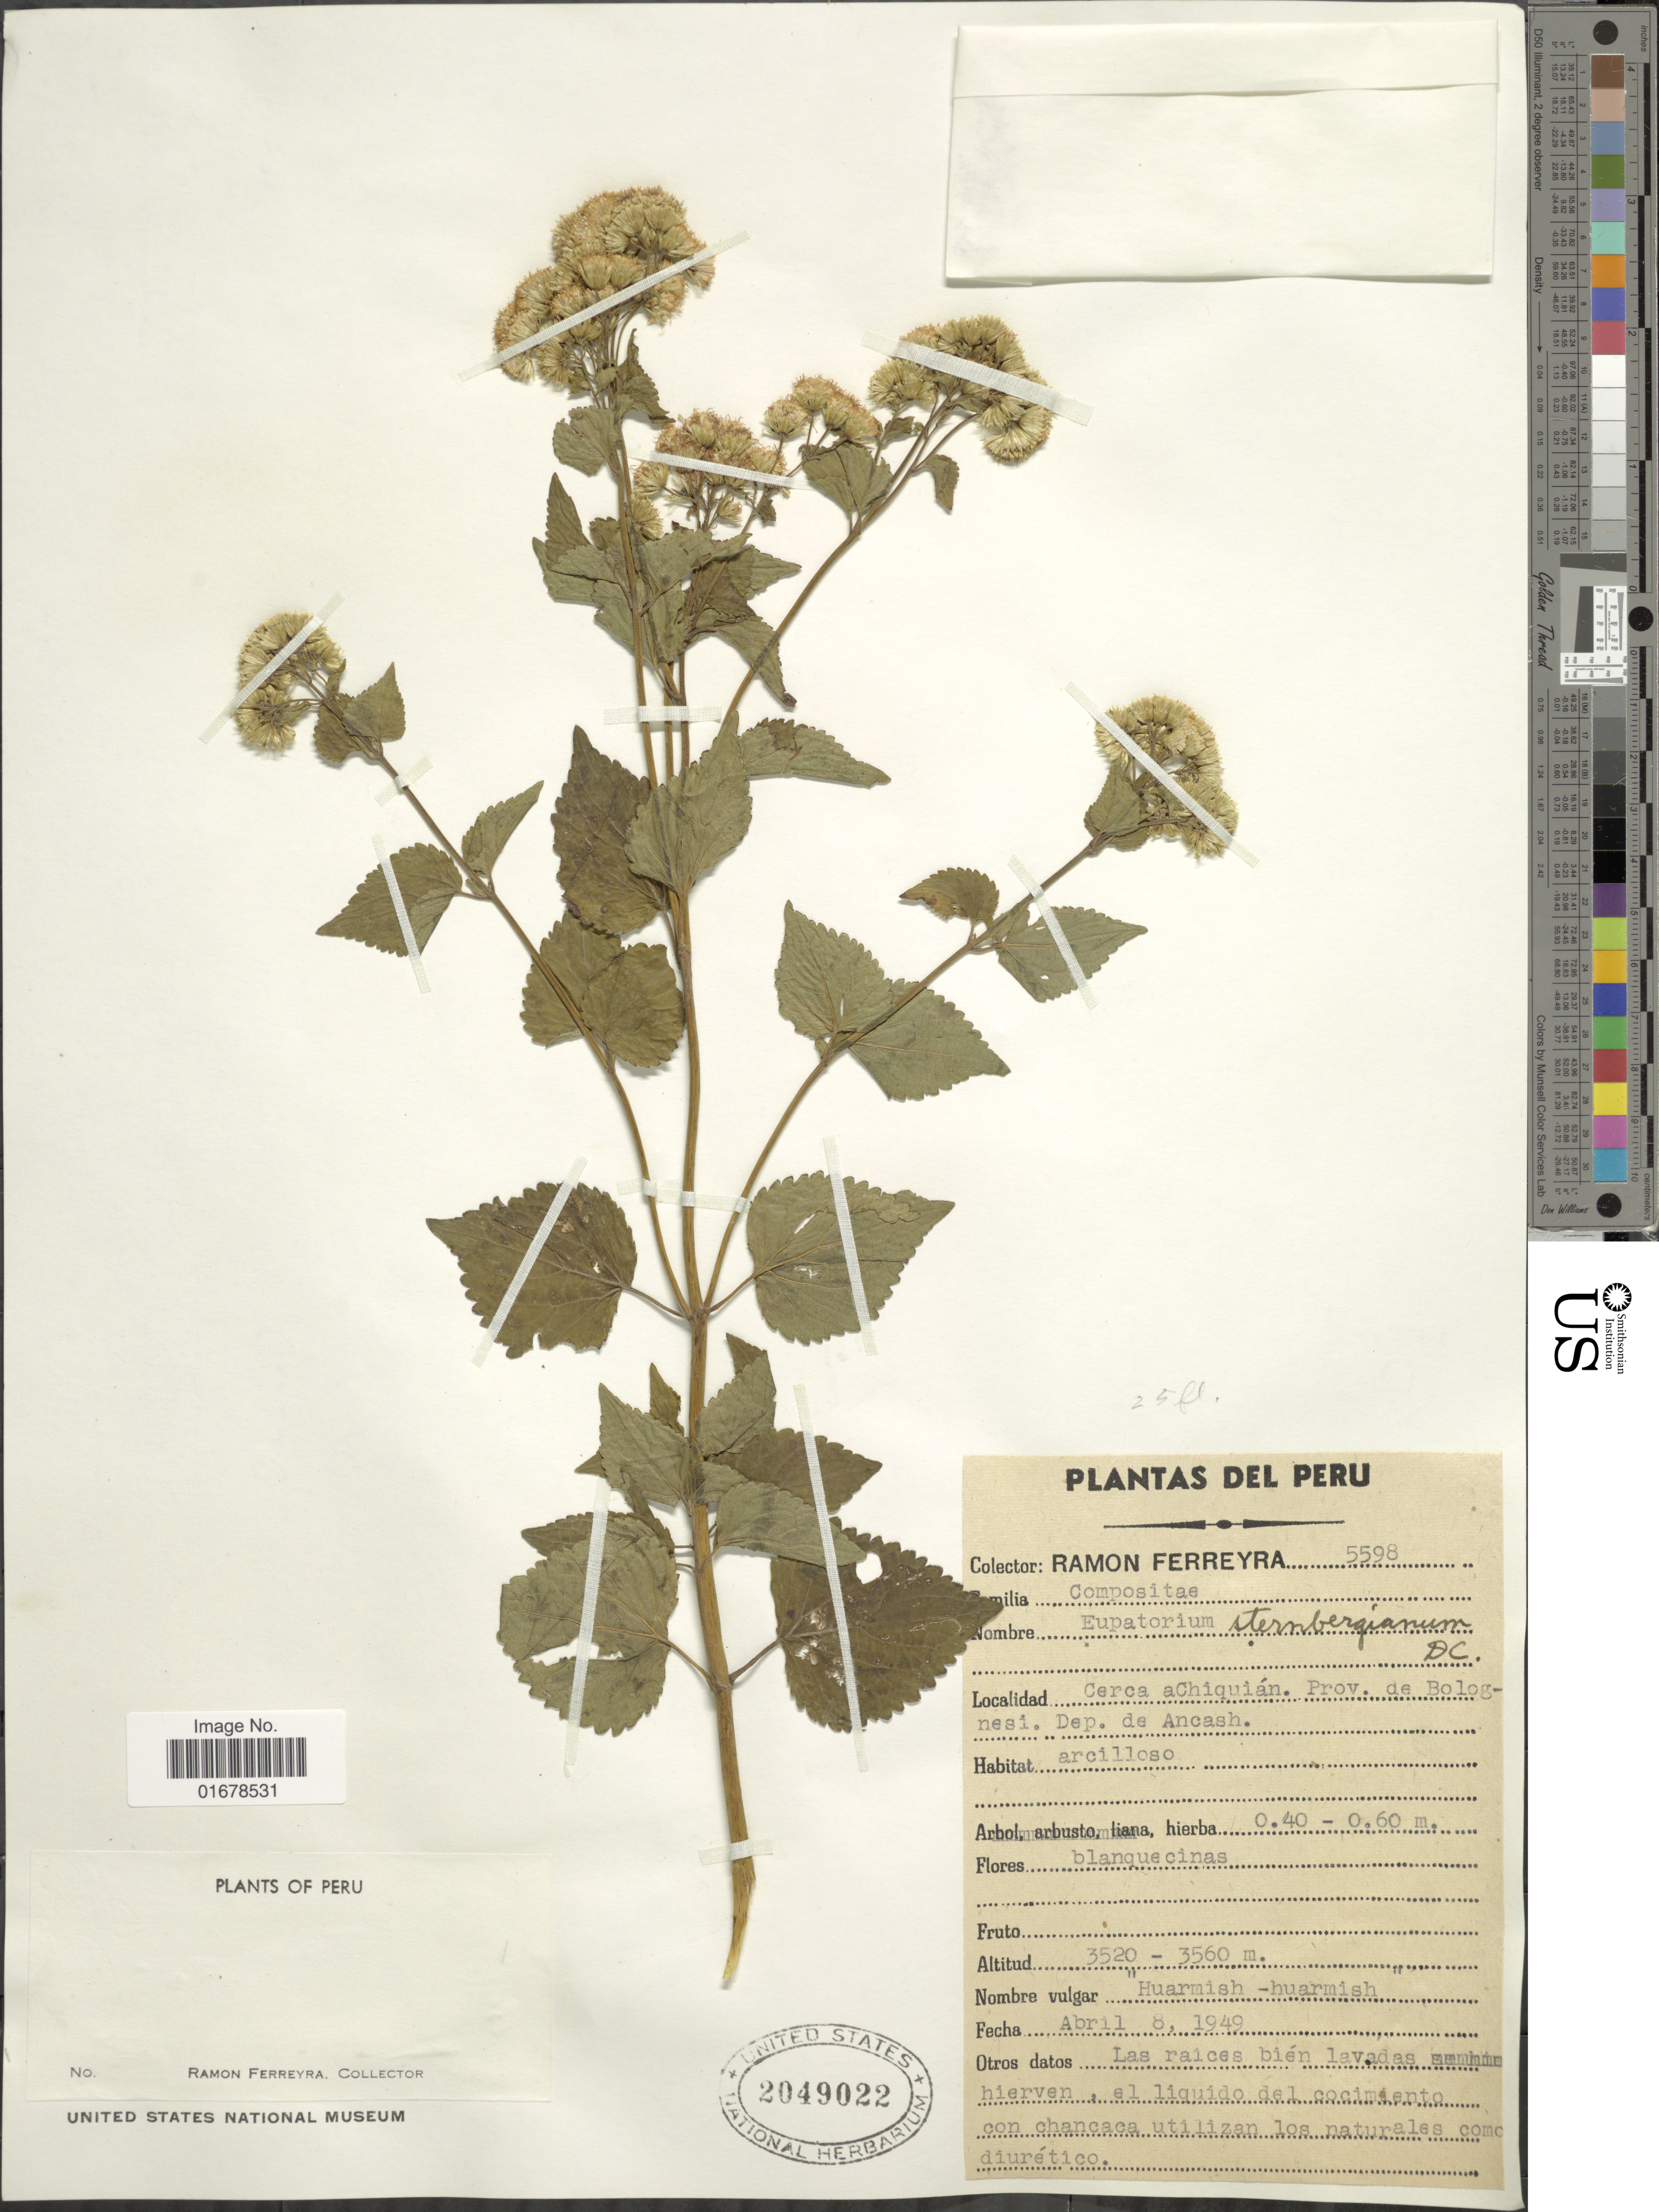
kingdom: Plantae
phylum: Tracheophyta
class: Magnoliopsida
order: Asterales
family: Asteraceae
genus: Ageratina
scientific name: Ageratina sternbergiana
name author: (DC.) R.M. King & H. Rob.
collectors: R. A. Ferreyra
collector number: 5598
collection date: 1949-04-08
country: Peru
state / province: Ancash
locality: Cerca a Chiquian, prov, de Bolognesi, Dep. de Ancash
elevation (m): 3520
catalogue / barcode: US 2049022